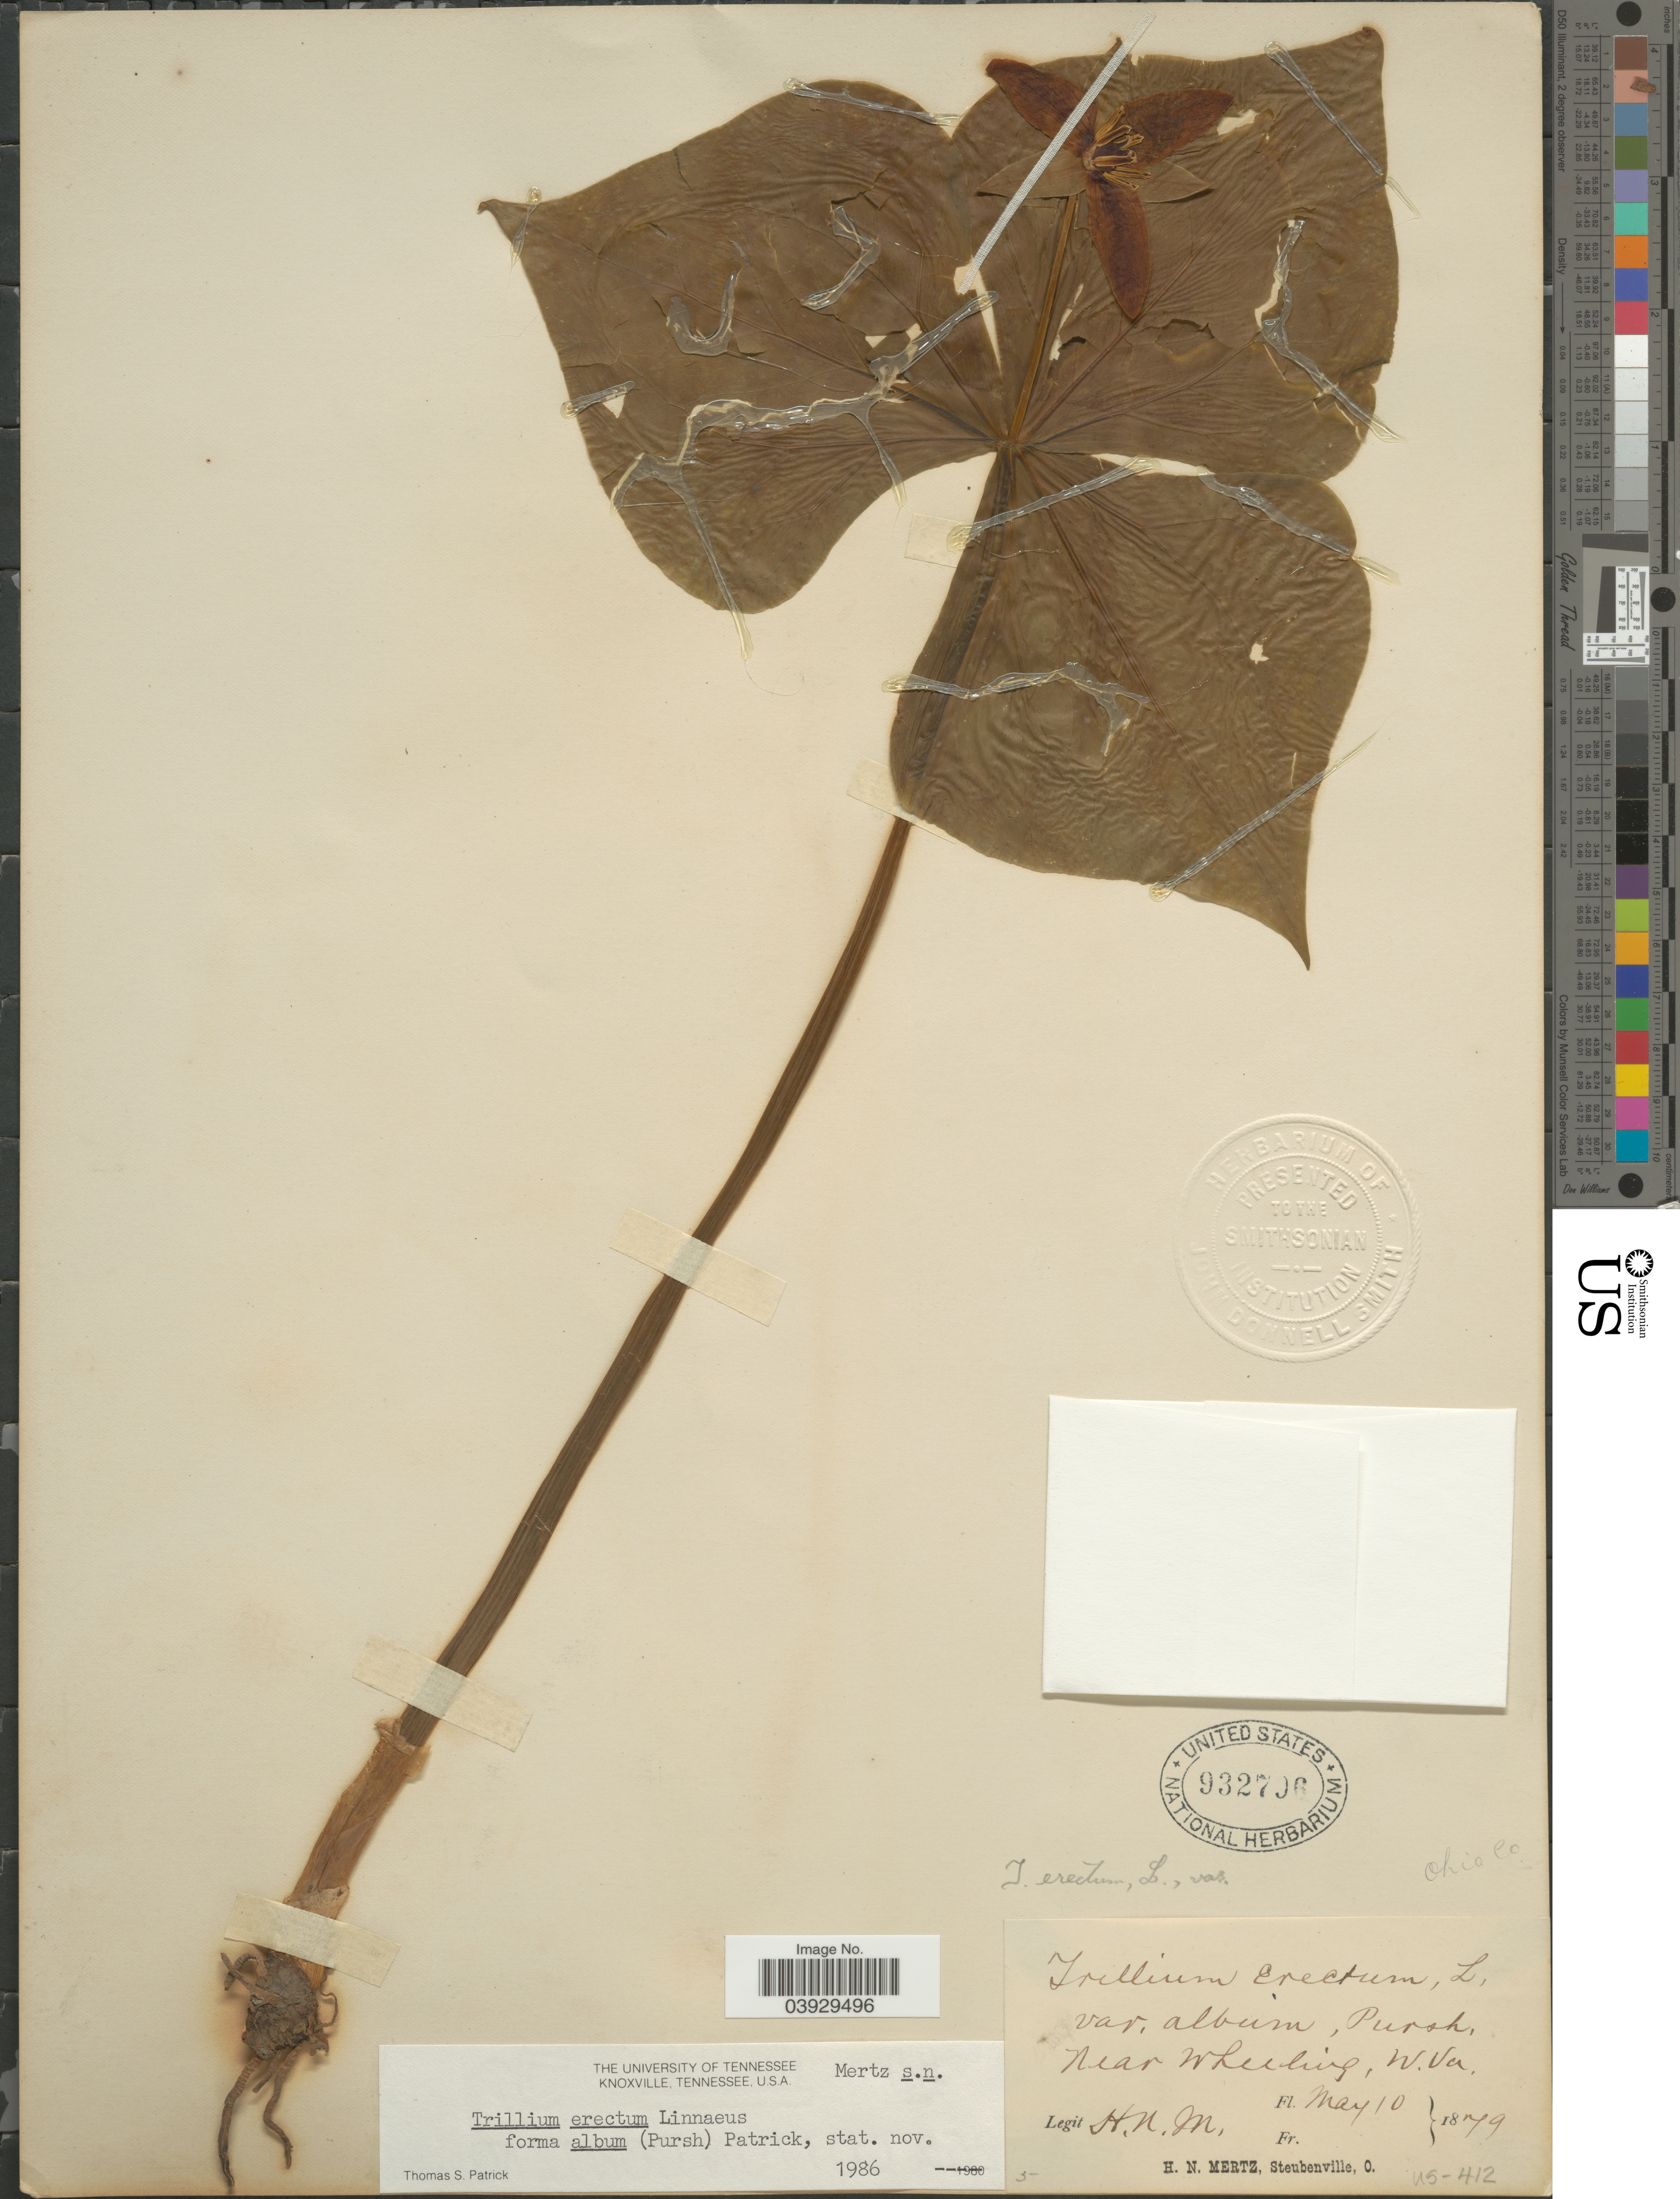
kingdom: Plantae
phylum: Tracheophyta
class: Liliopsida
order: Liliales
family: Melanthiaceae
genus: Trillium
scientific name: Trillium erectum var. album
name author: (Michx.) Pursh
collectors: H. Mertz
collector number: US-412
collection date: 1879-05-10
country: United States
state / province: West Virginia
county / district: Ohio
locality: Ohio Co. Near Wheeling.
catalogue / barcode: US 932706